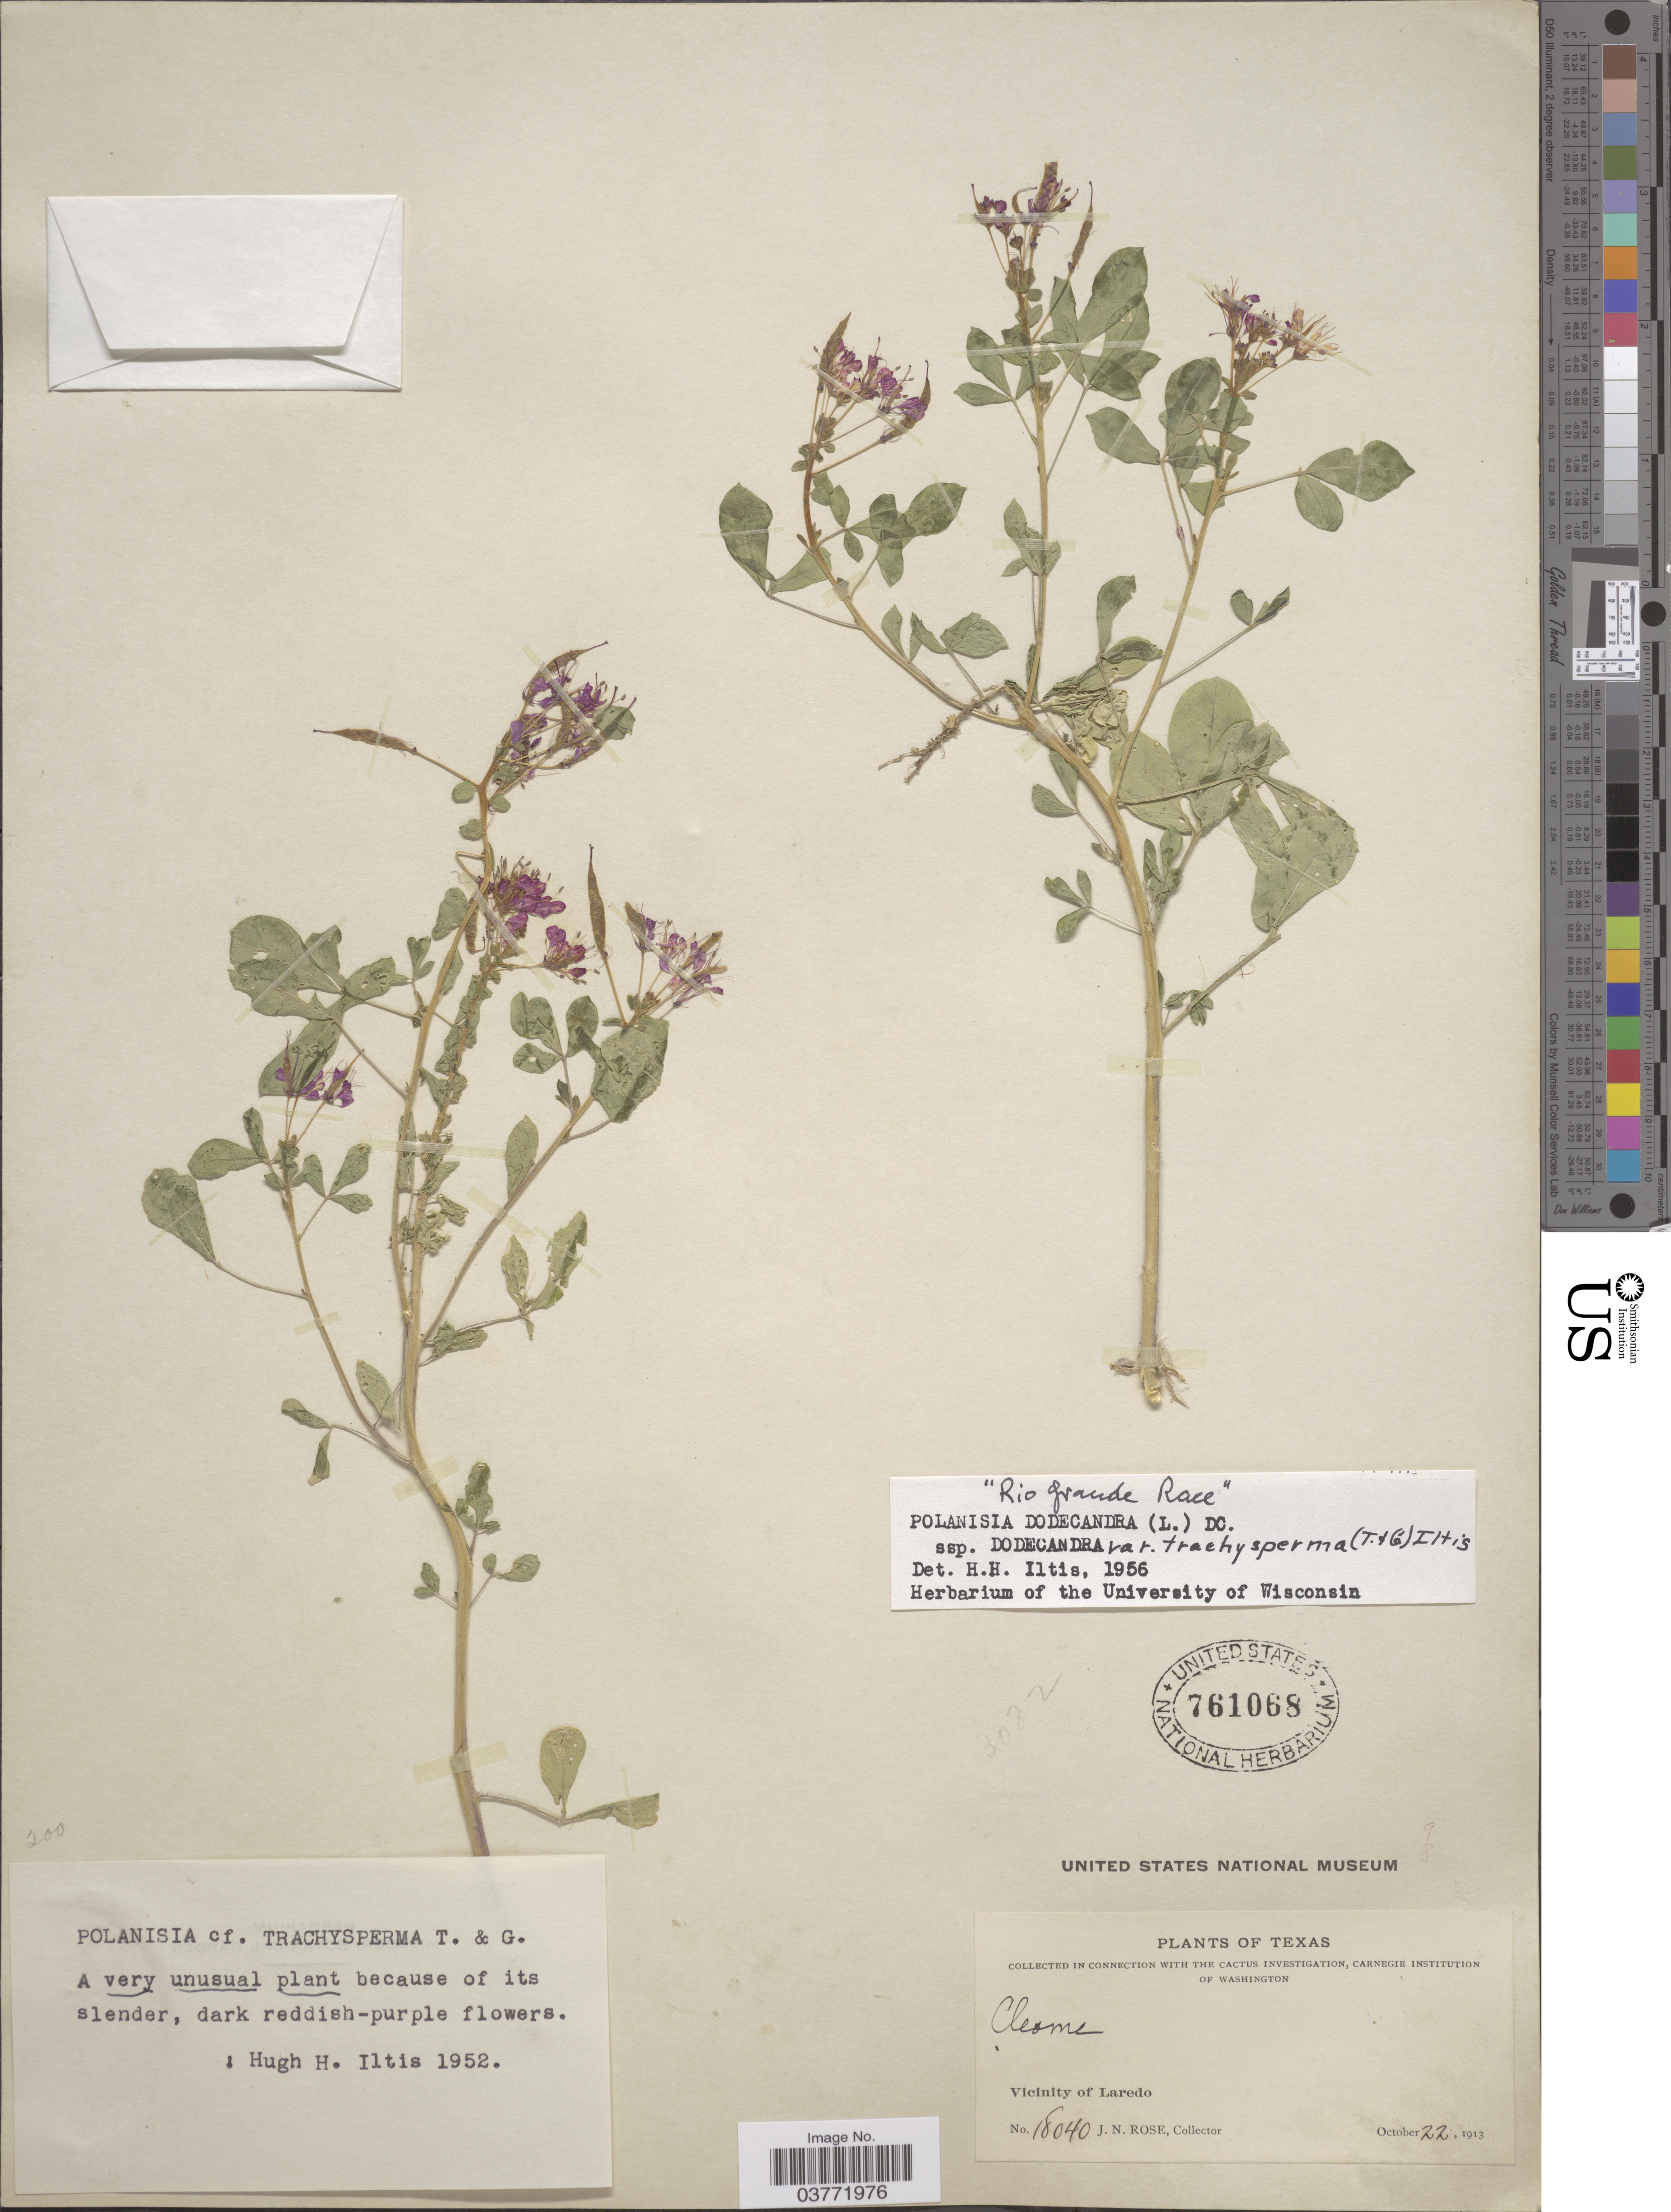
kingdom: Plantae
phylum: Tracheophyta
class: Magnoliopsida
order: Brassicales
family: Cleomaceae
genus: Polanisia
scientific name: Polanisia trachysperma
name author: Torr. & A. Gray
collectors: J. N. Rose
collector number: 18040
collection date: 1913-10-22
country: United States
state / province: Texas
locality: Vicinity of Laredo.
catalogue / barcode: US 761068